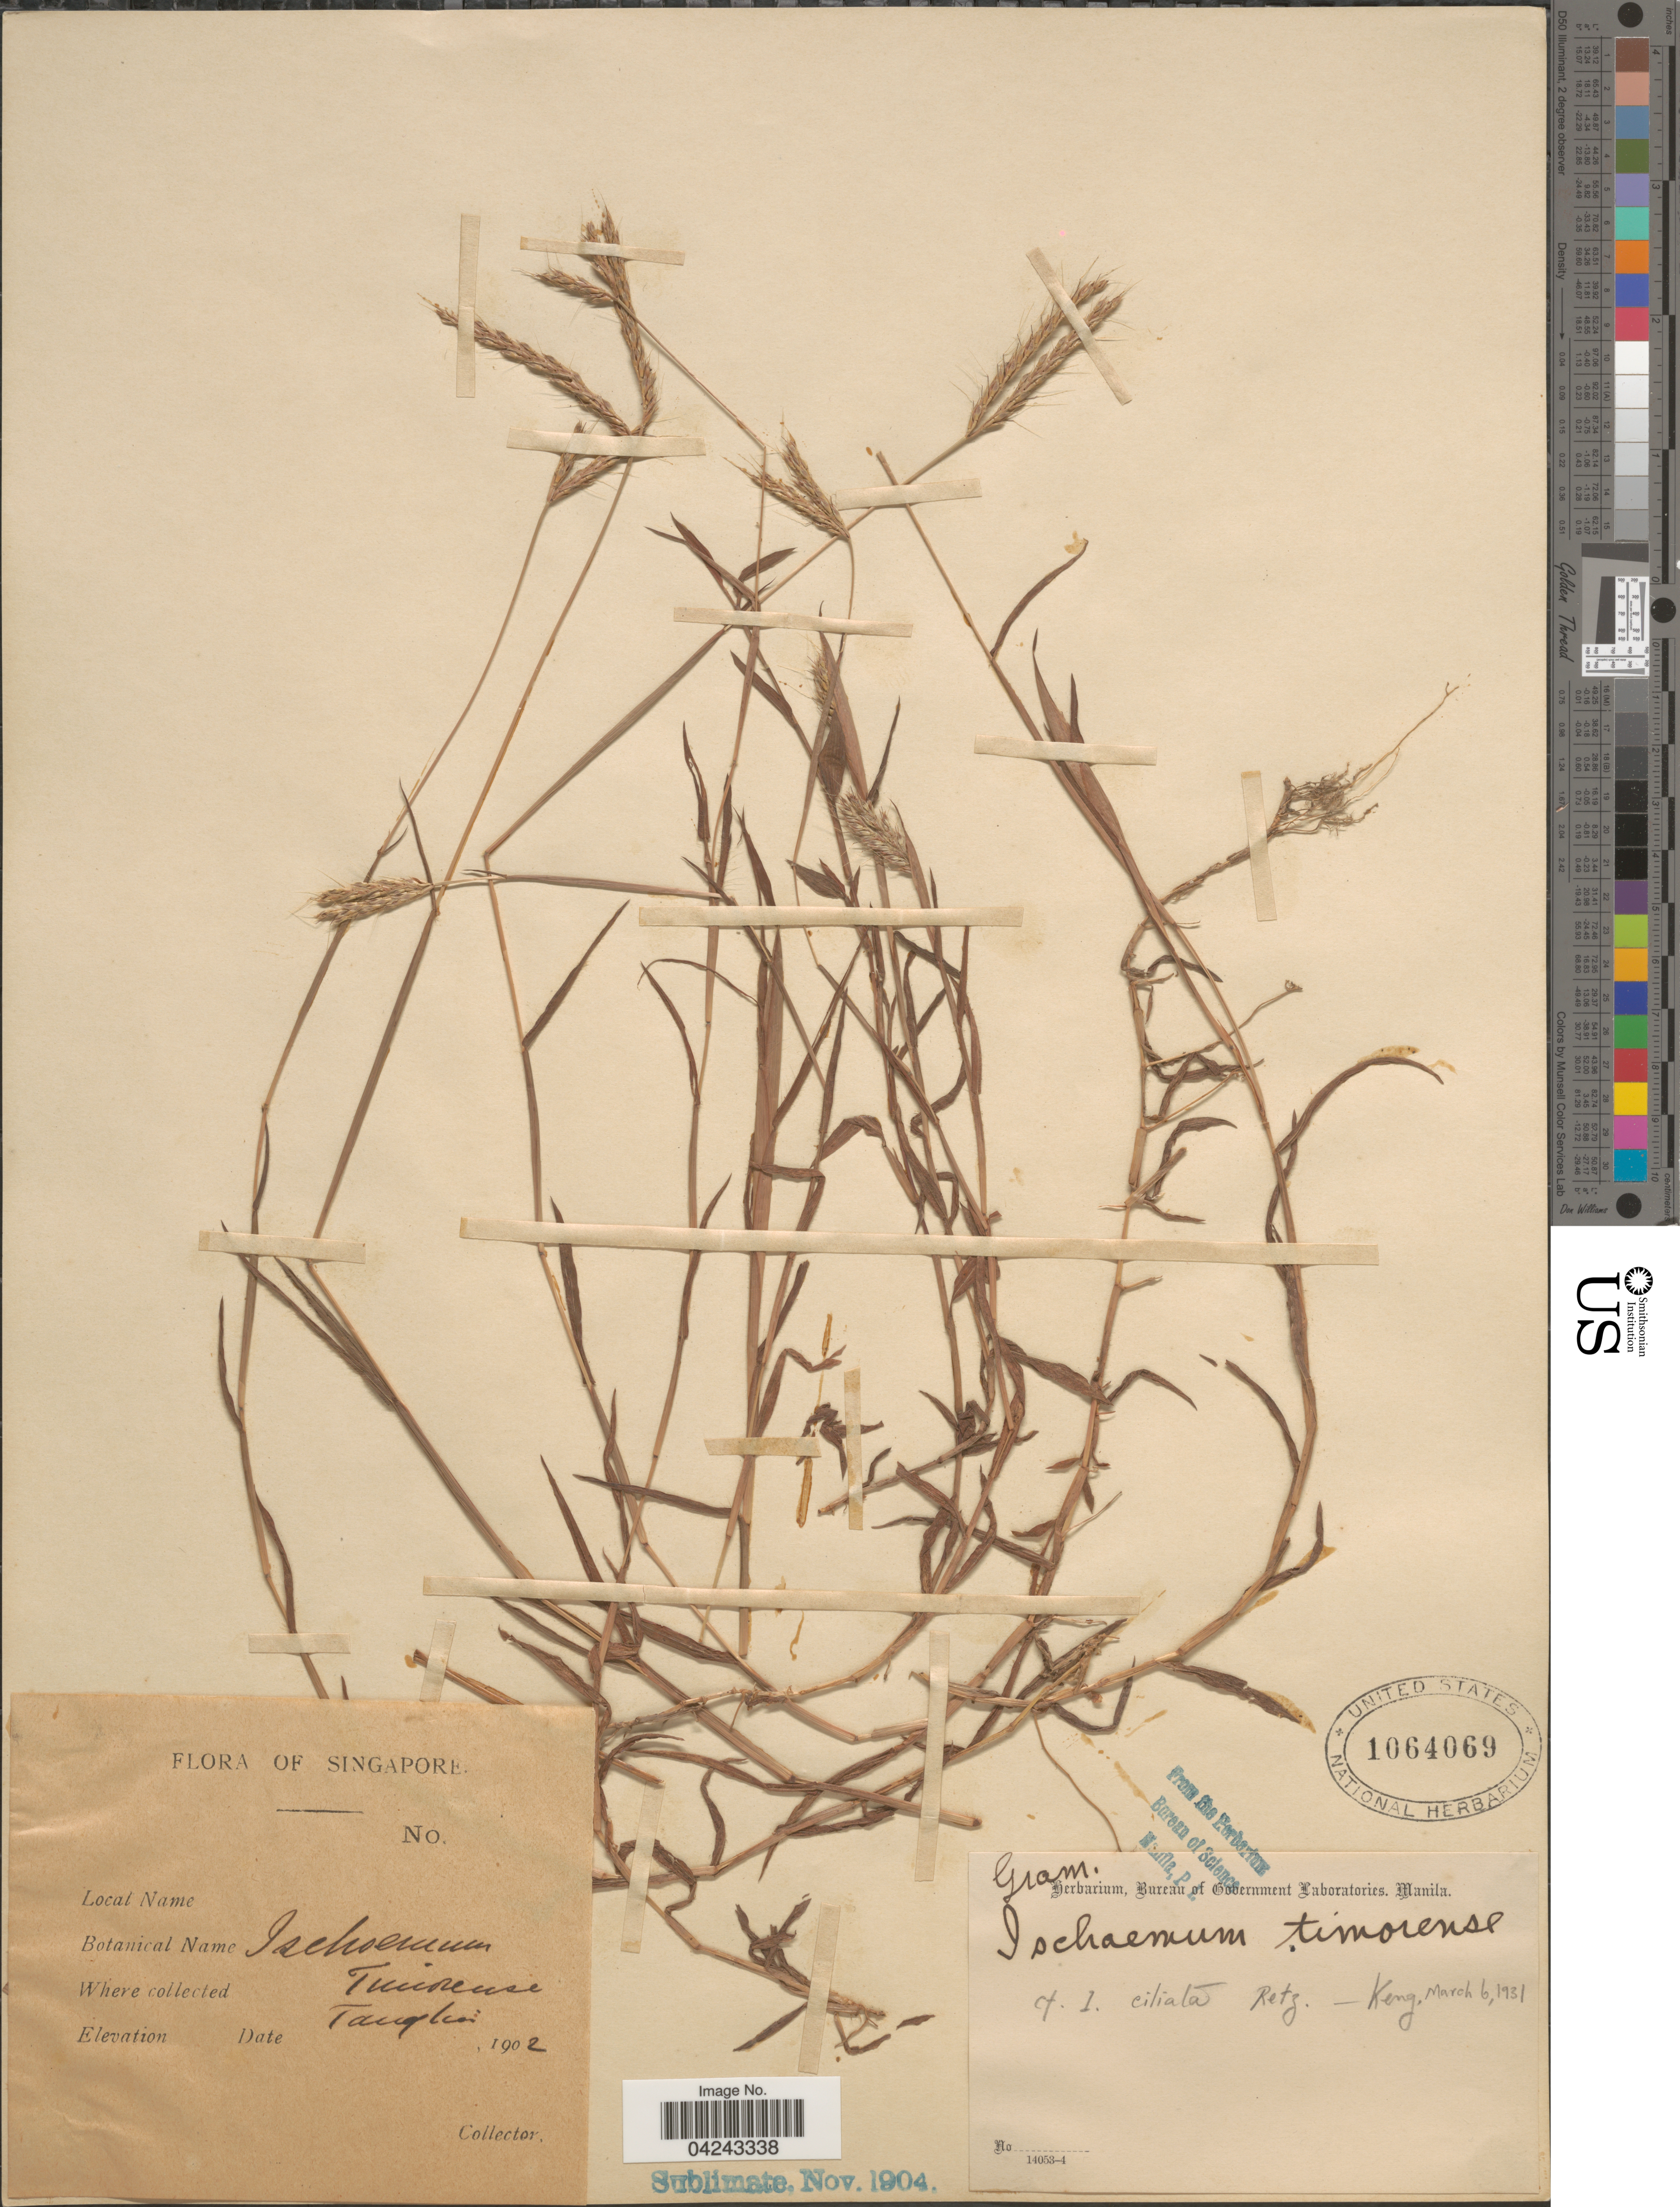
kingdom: Plantae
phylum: Tracheophyta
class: Liliopsida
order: Poales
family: Poaceae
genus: Ischaemum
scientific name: Ischaemum ciliare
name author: Retz.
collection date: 1902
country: Singapore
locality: Tuirense [interpreted] Tanglin.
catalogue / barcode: US 1064069